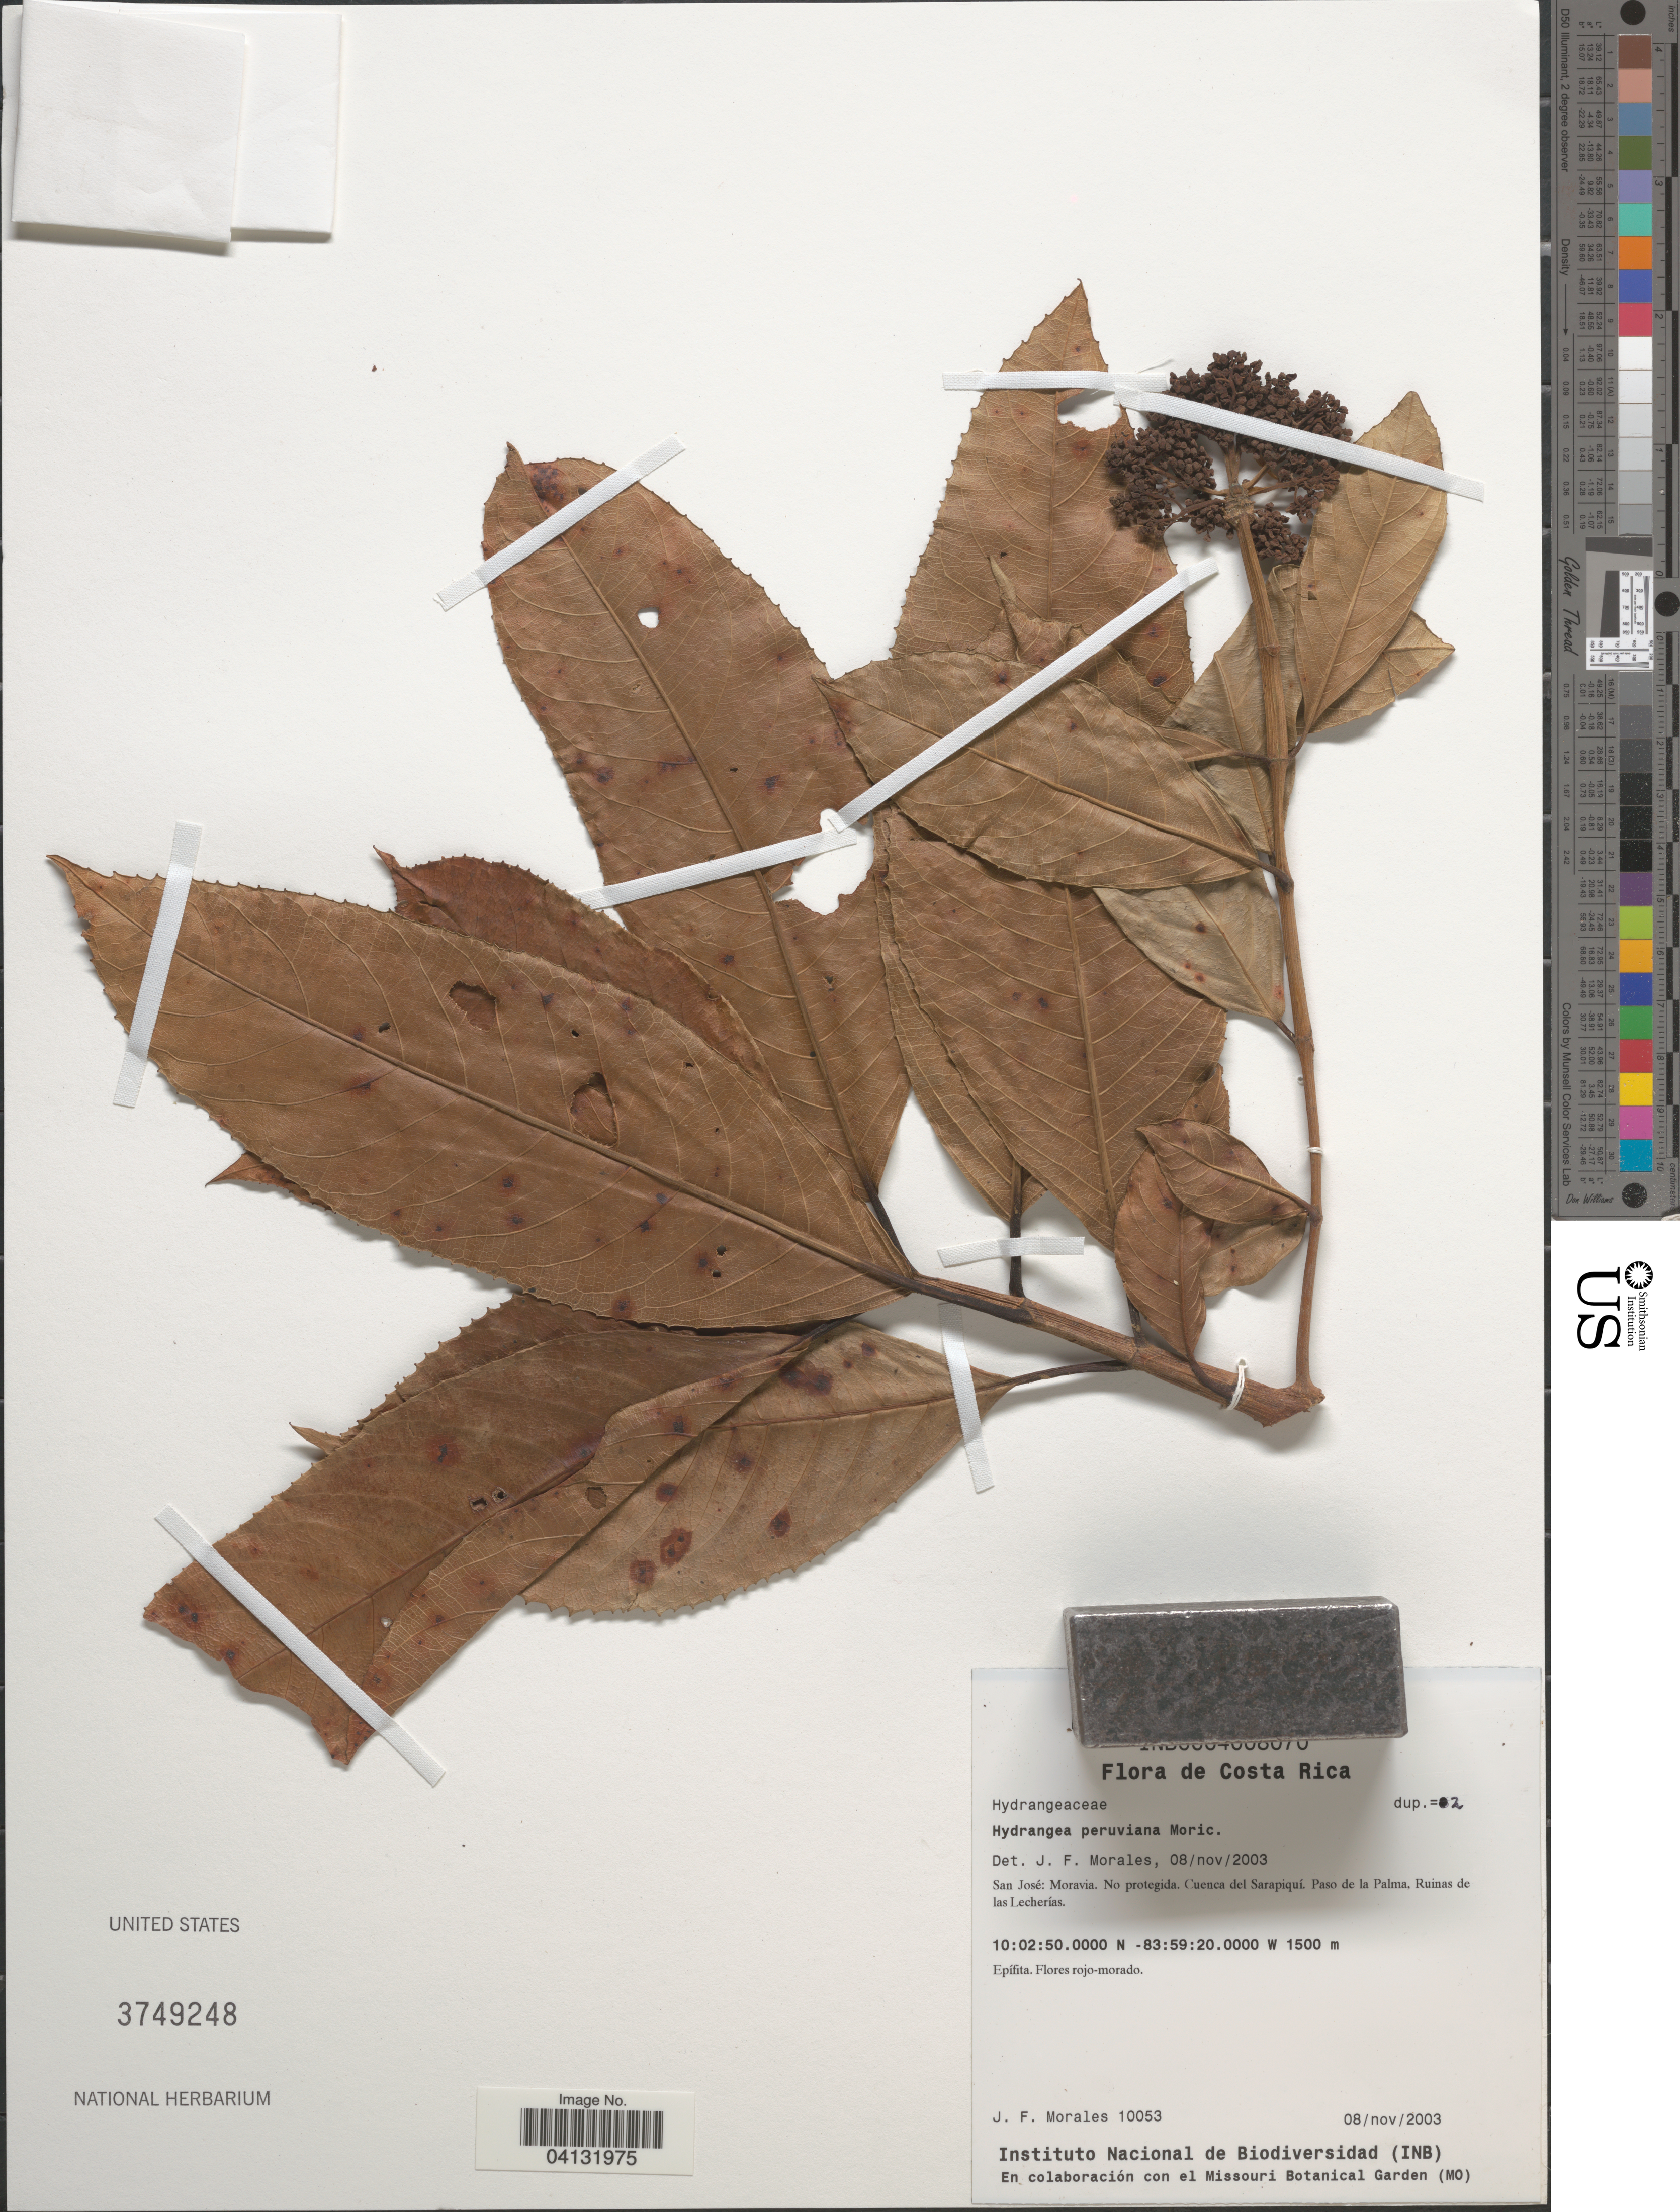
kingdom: Plantae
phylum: Tracheophyta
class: Magnoliopsida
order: Cornales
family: Hydrangeaceae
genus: Hydrangea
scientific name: Hydrangea peruviana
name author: Moric.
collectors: J. Morales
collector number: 10053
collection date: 2003-11-08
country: Costa Rica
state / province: San José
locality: Moravia. No protegida. Cuenca del Sarapiquí. Paso de la Palma, Ruinas de las Lecherías.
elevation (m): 1500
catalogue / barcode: US 3749248